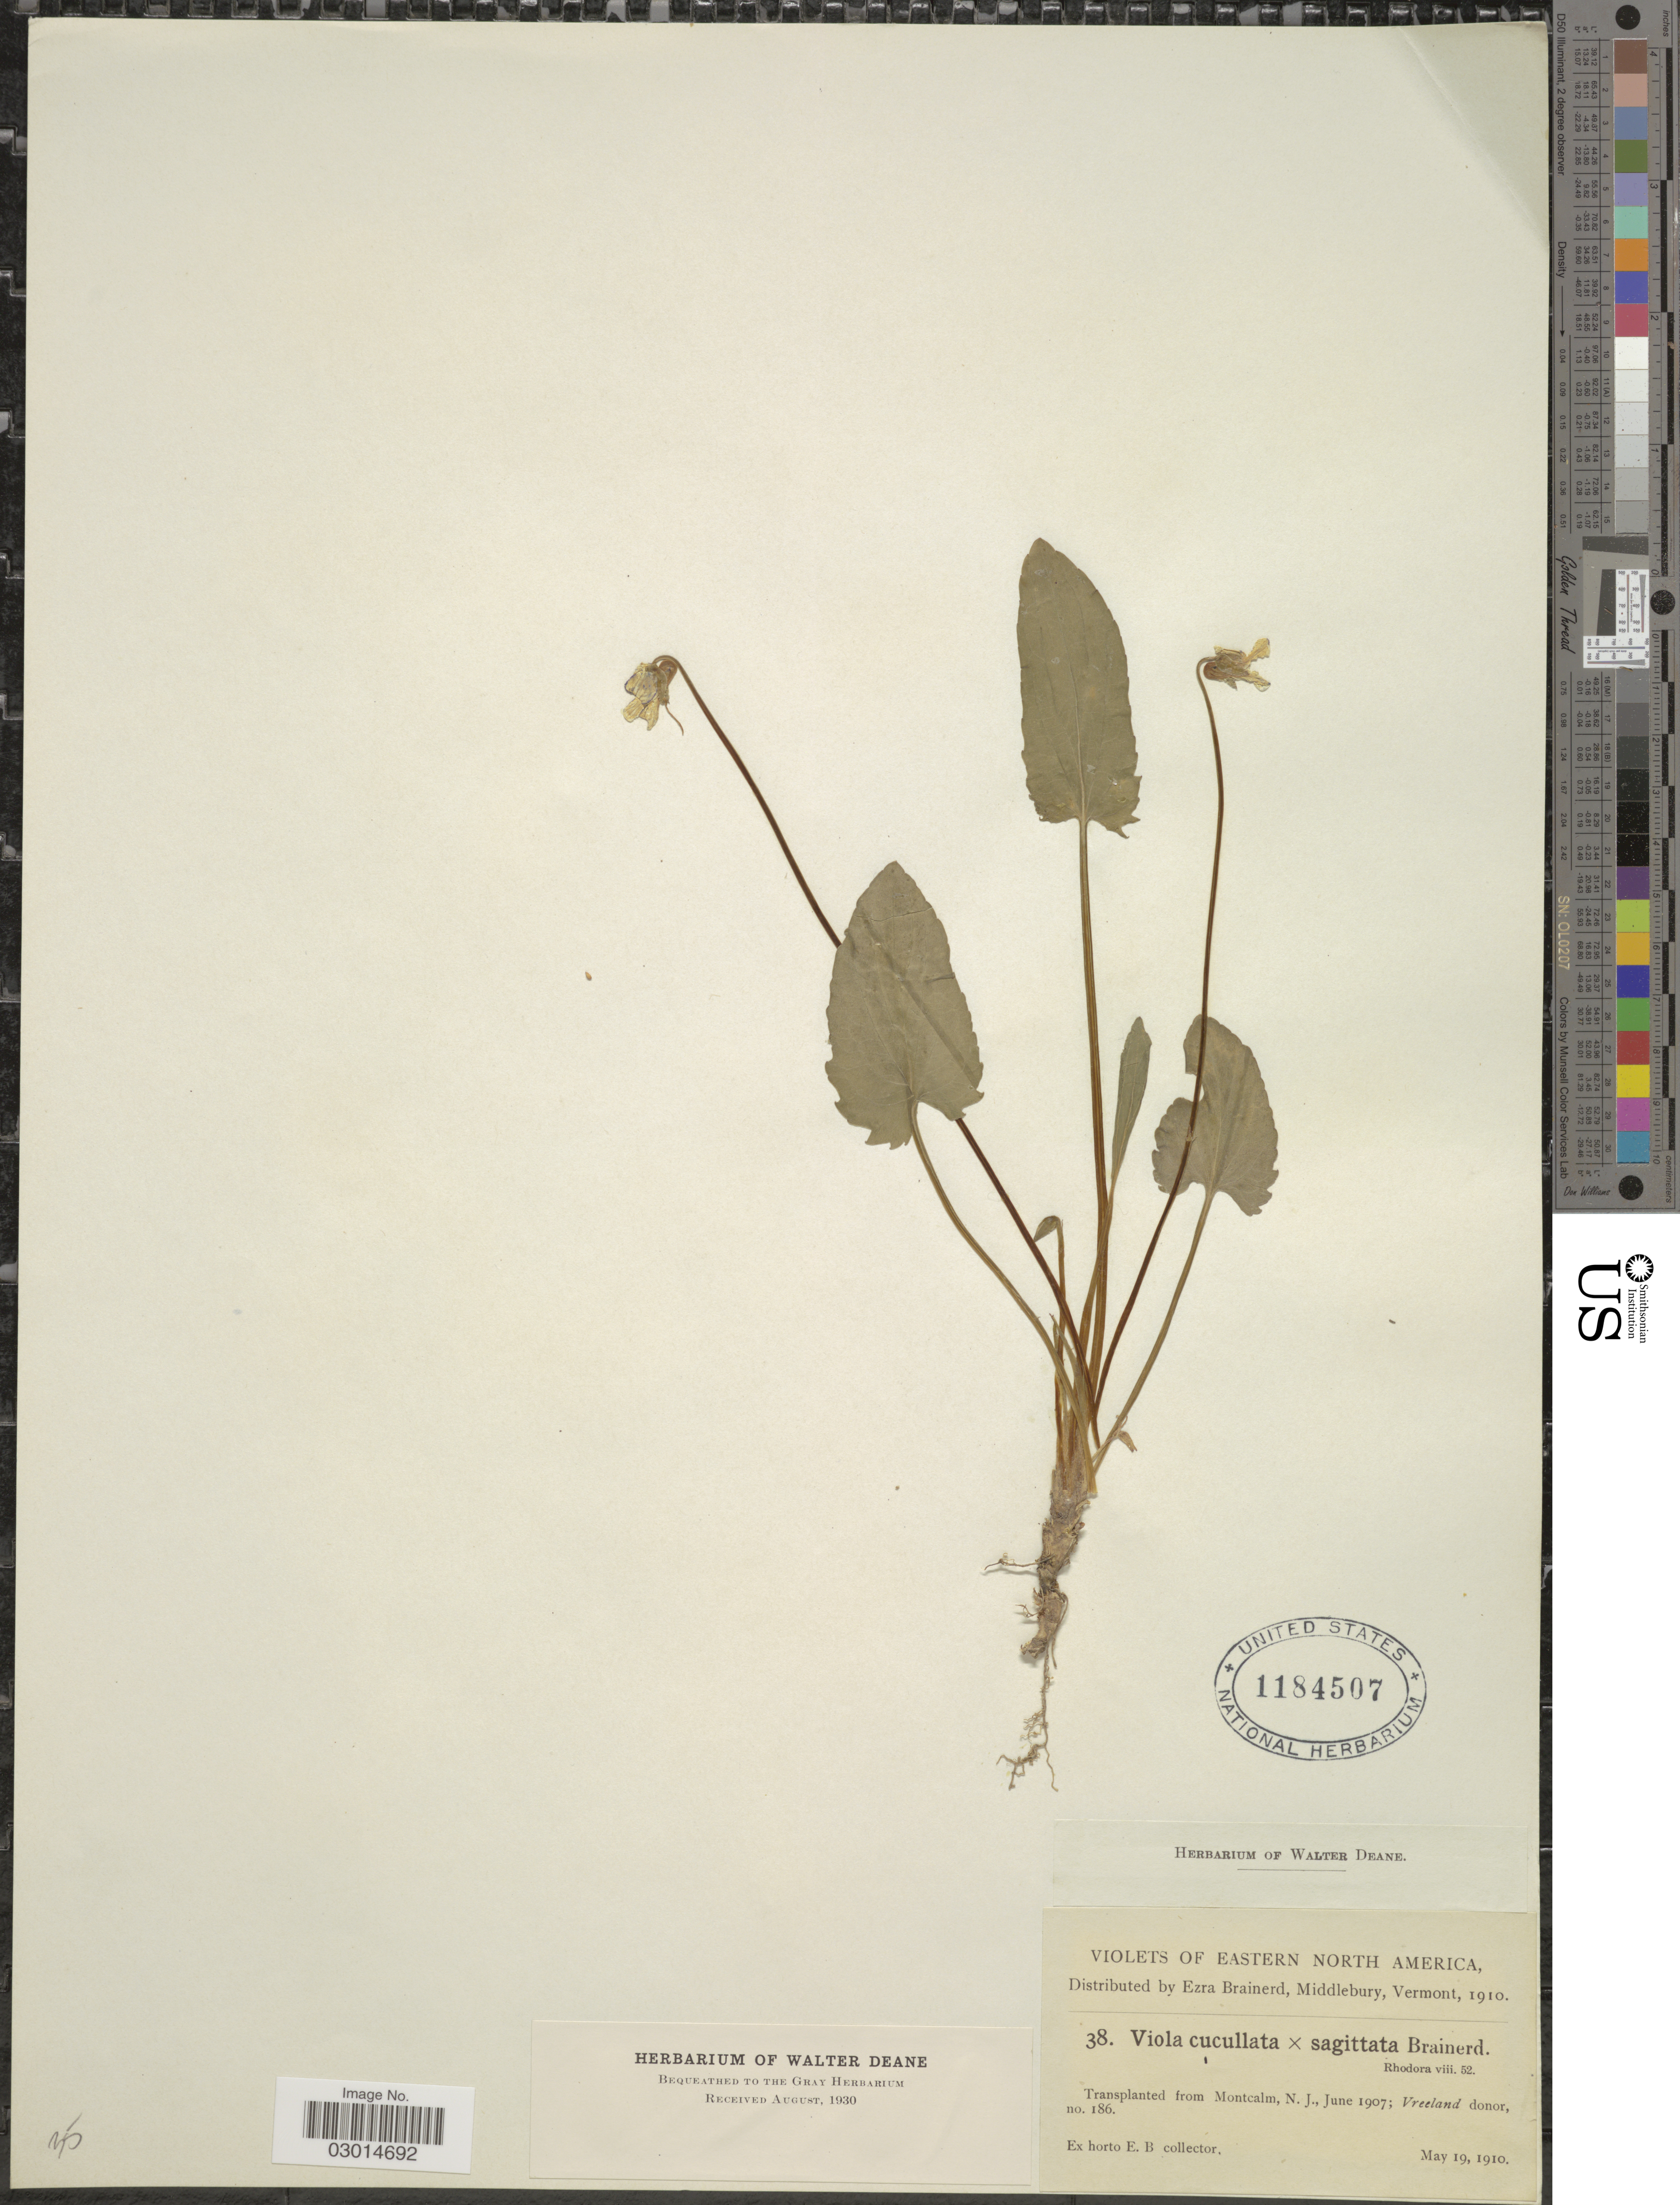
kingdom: Plantae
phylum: Tracheophyta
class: Magnoliopsida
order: Malpighiales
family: Violaceae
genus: Viola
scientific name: Viola cucullata x V. sagittata Aiton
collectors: ex herb. Ezra Brainerd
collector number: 38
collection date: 1910-05-19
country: United States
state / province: New Jersey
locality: Eastern North America. Transplanted from Montcalm, N.J.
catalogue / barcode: US 1184507